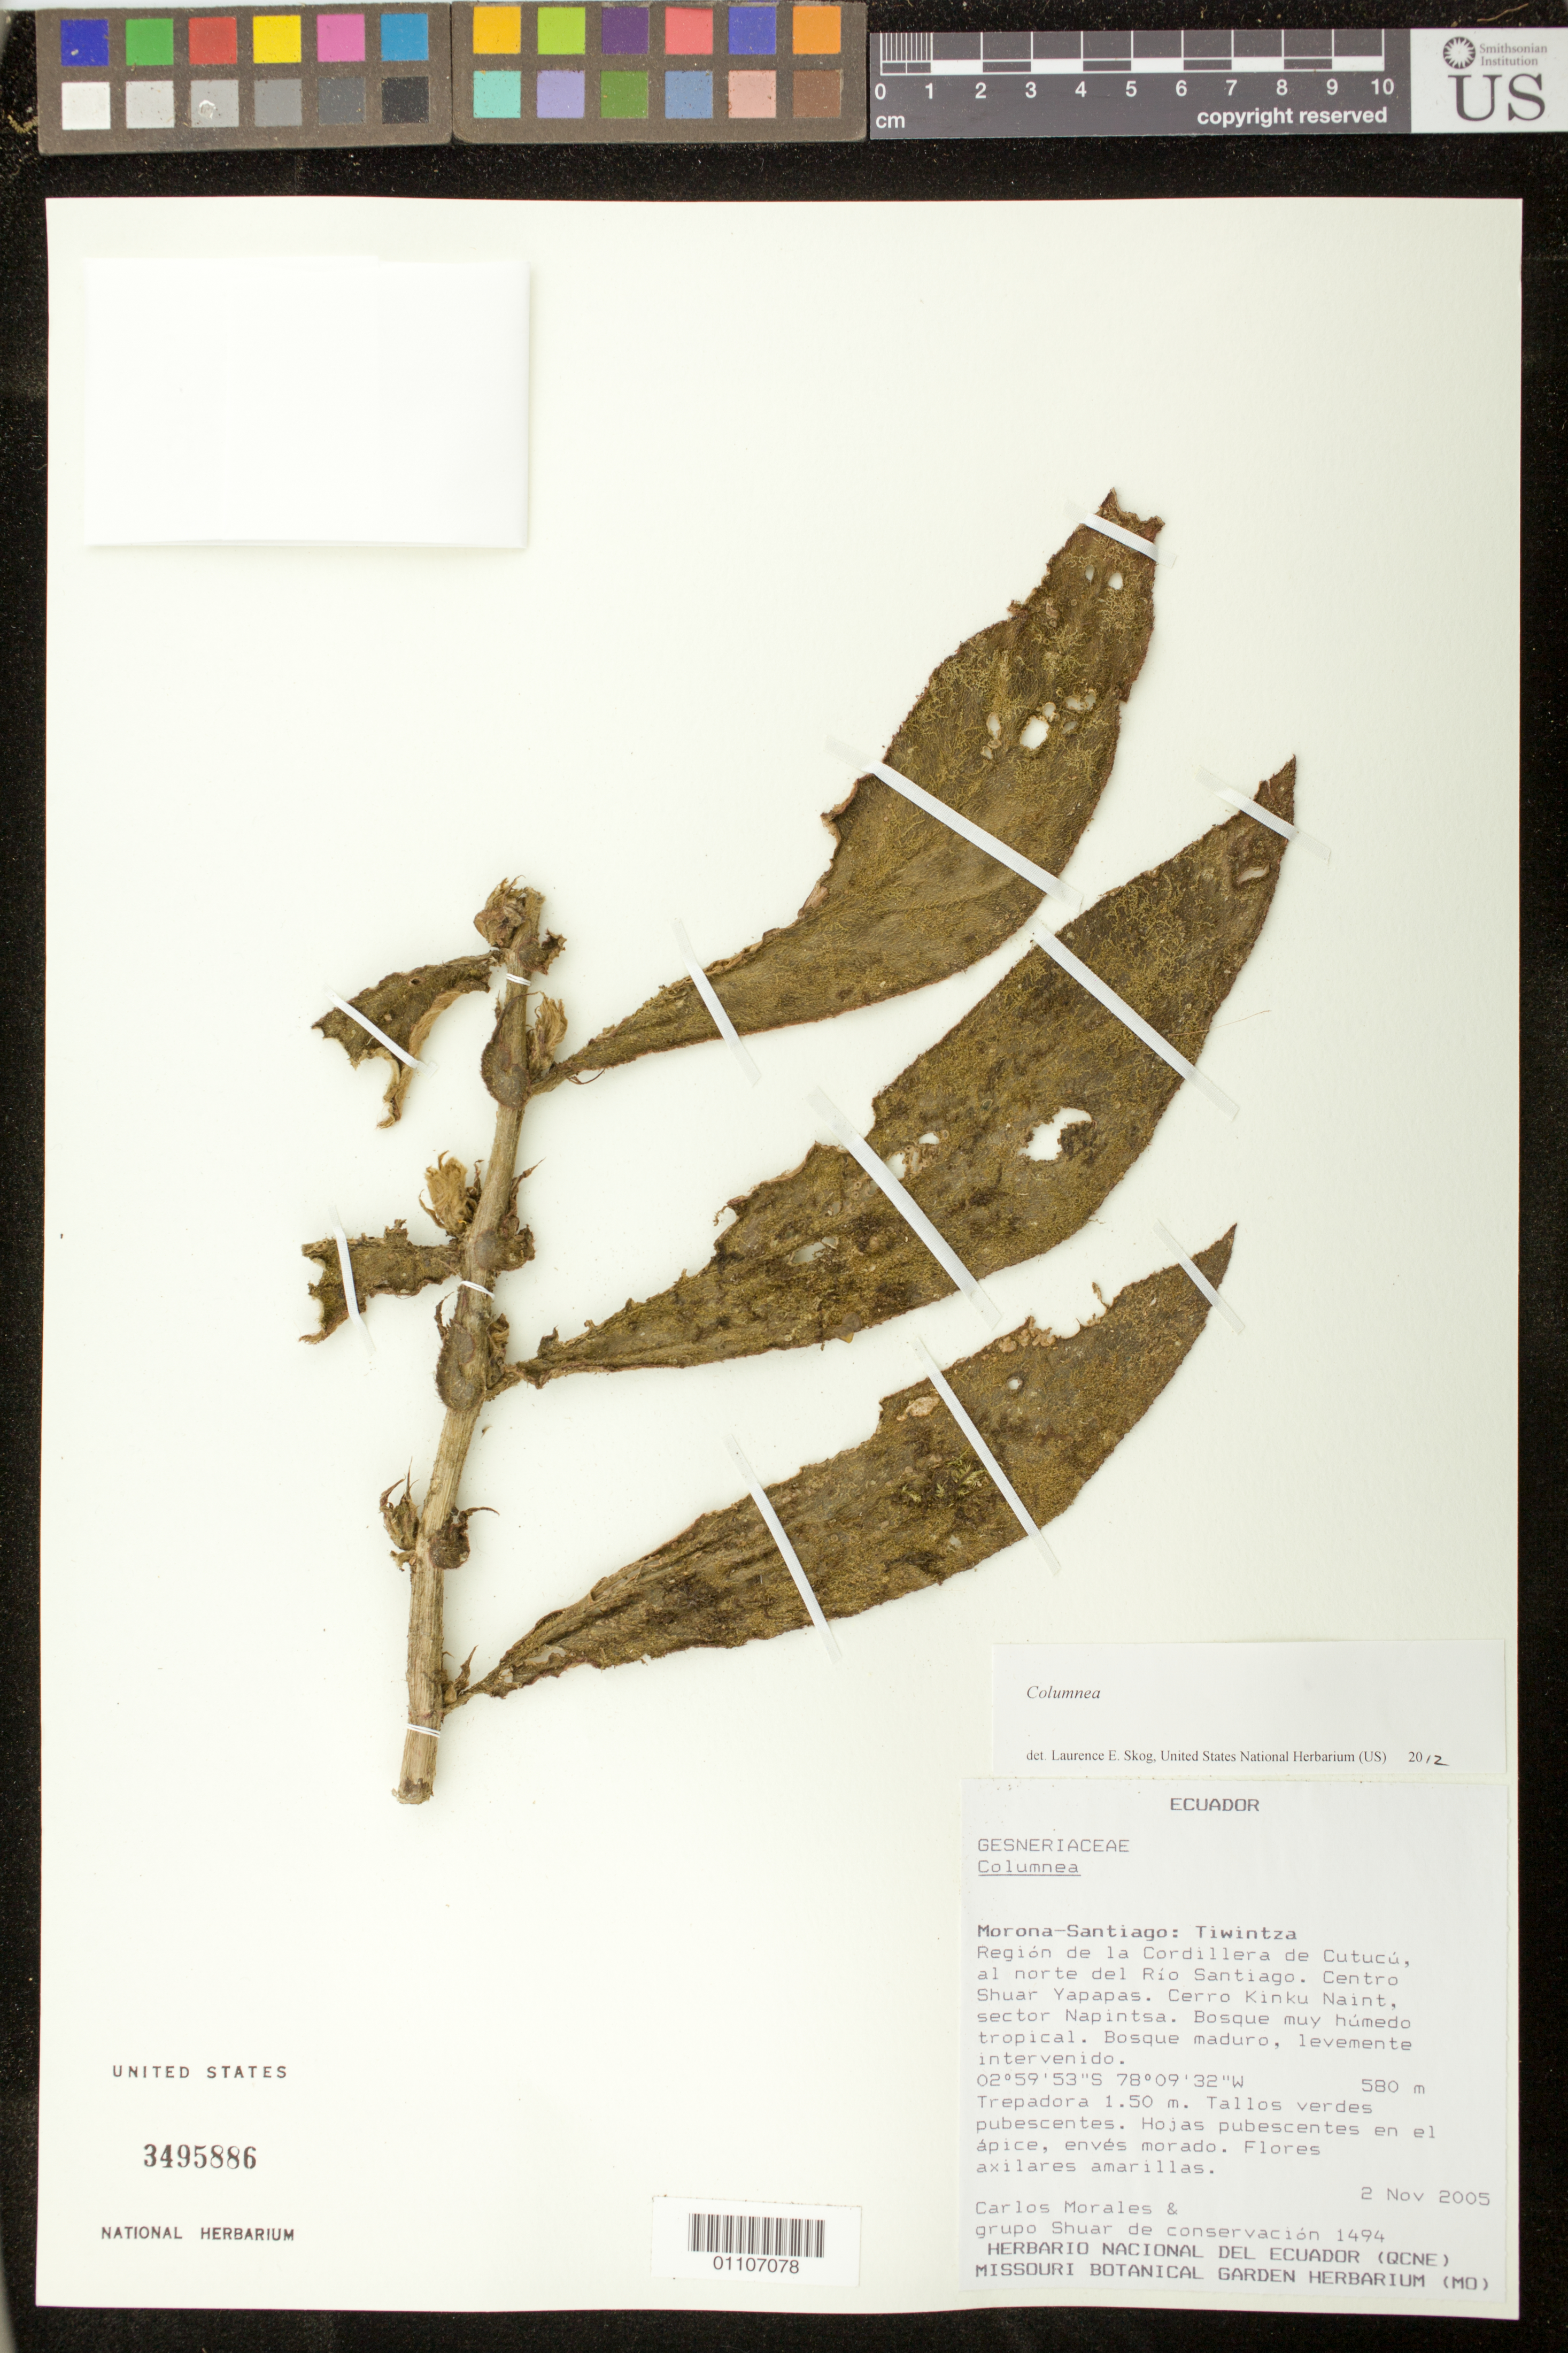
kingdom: Plantae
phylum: Tracheophyta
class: Magnoliopsida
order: Lamiales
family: Gesneriaceae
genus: Columnea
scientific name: Columnea sp.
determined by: Skog, Laurence E.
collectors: C. Morales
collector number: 1494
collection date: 2005-11-02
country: Ecuador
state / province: Morona-Santiago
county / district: Tiwintza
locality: Region de la Cordillera de Cutucu, al norte del Rio Santiago. Centro Shuar Yapapas. Cerro Kinku Naint, sector Napintsa.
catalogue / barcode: US 3495886